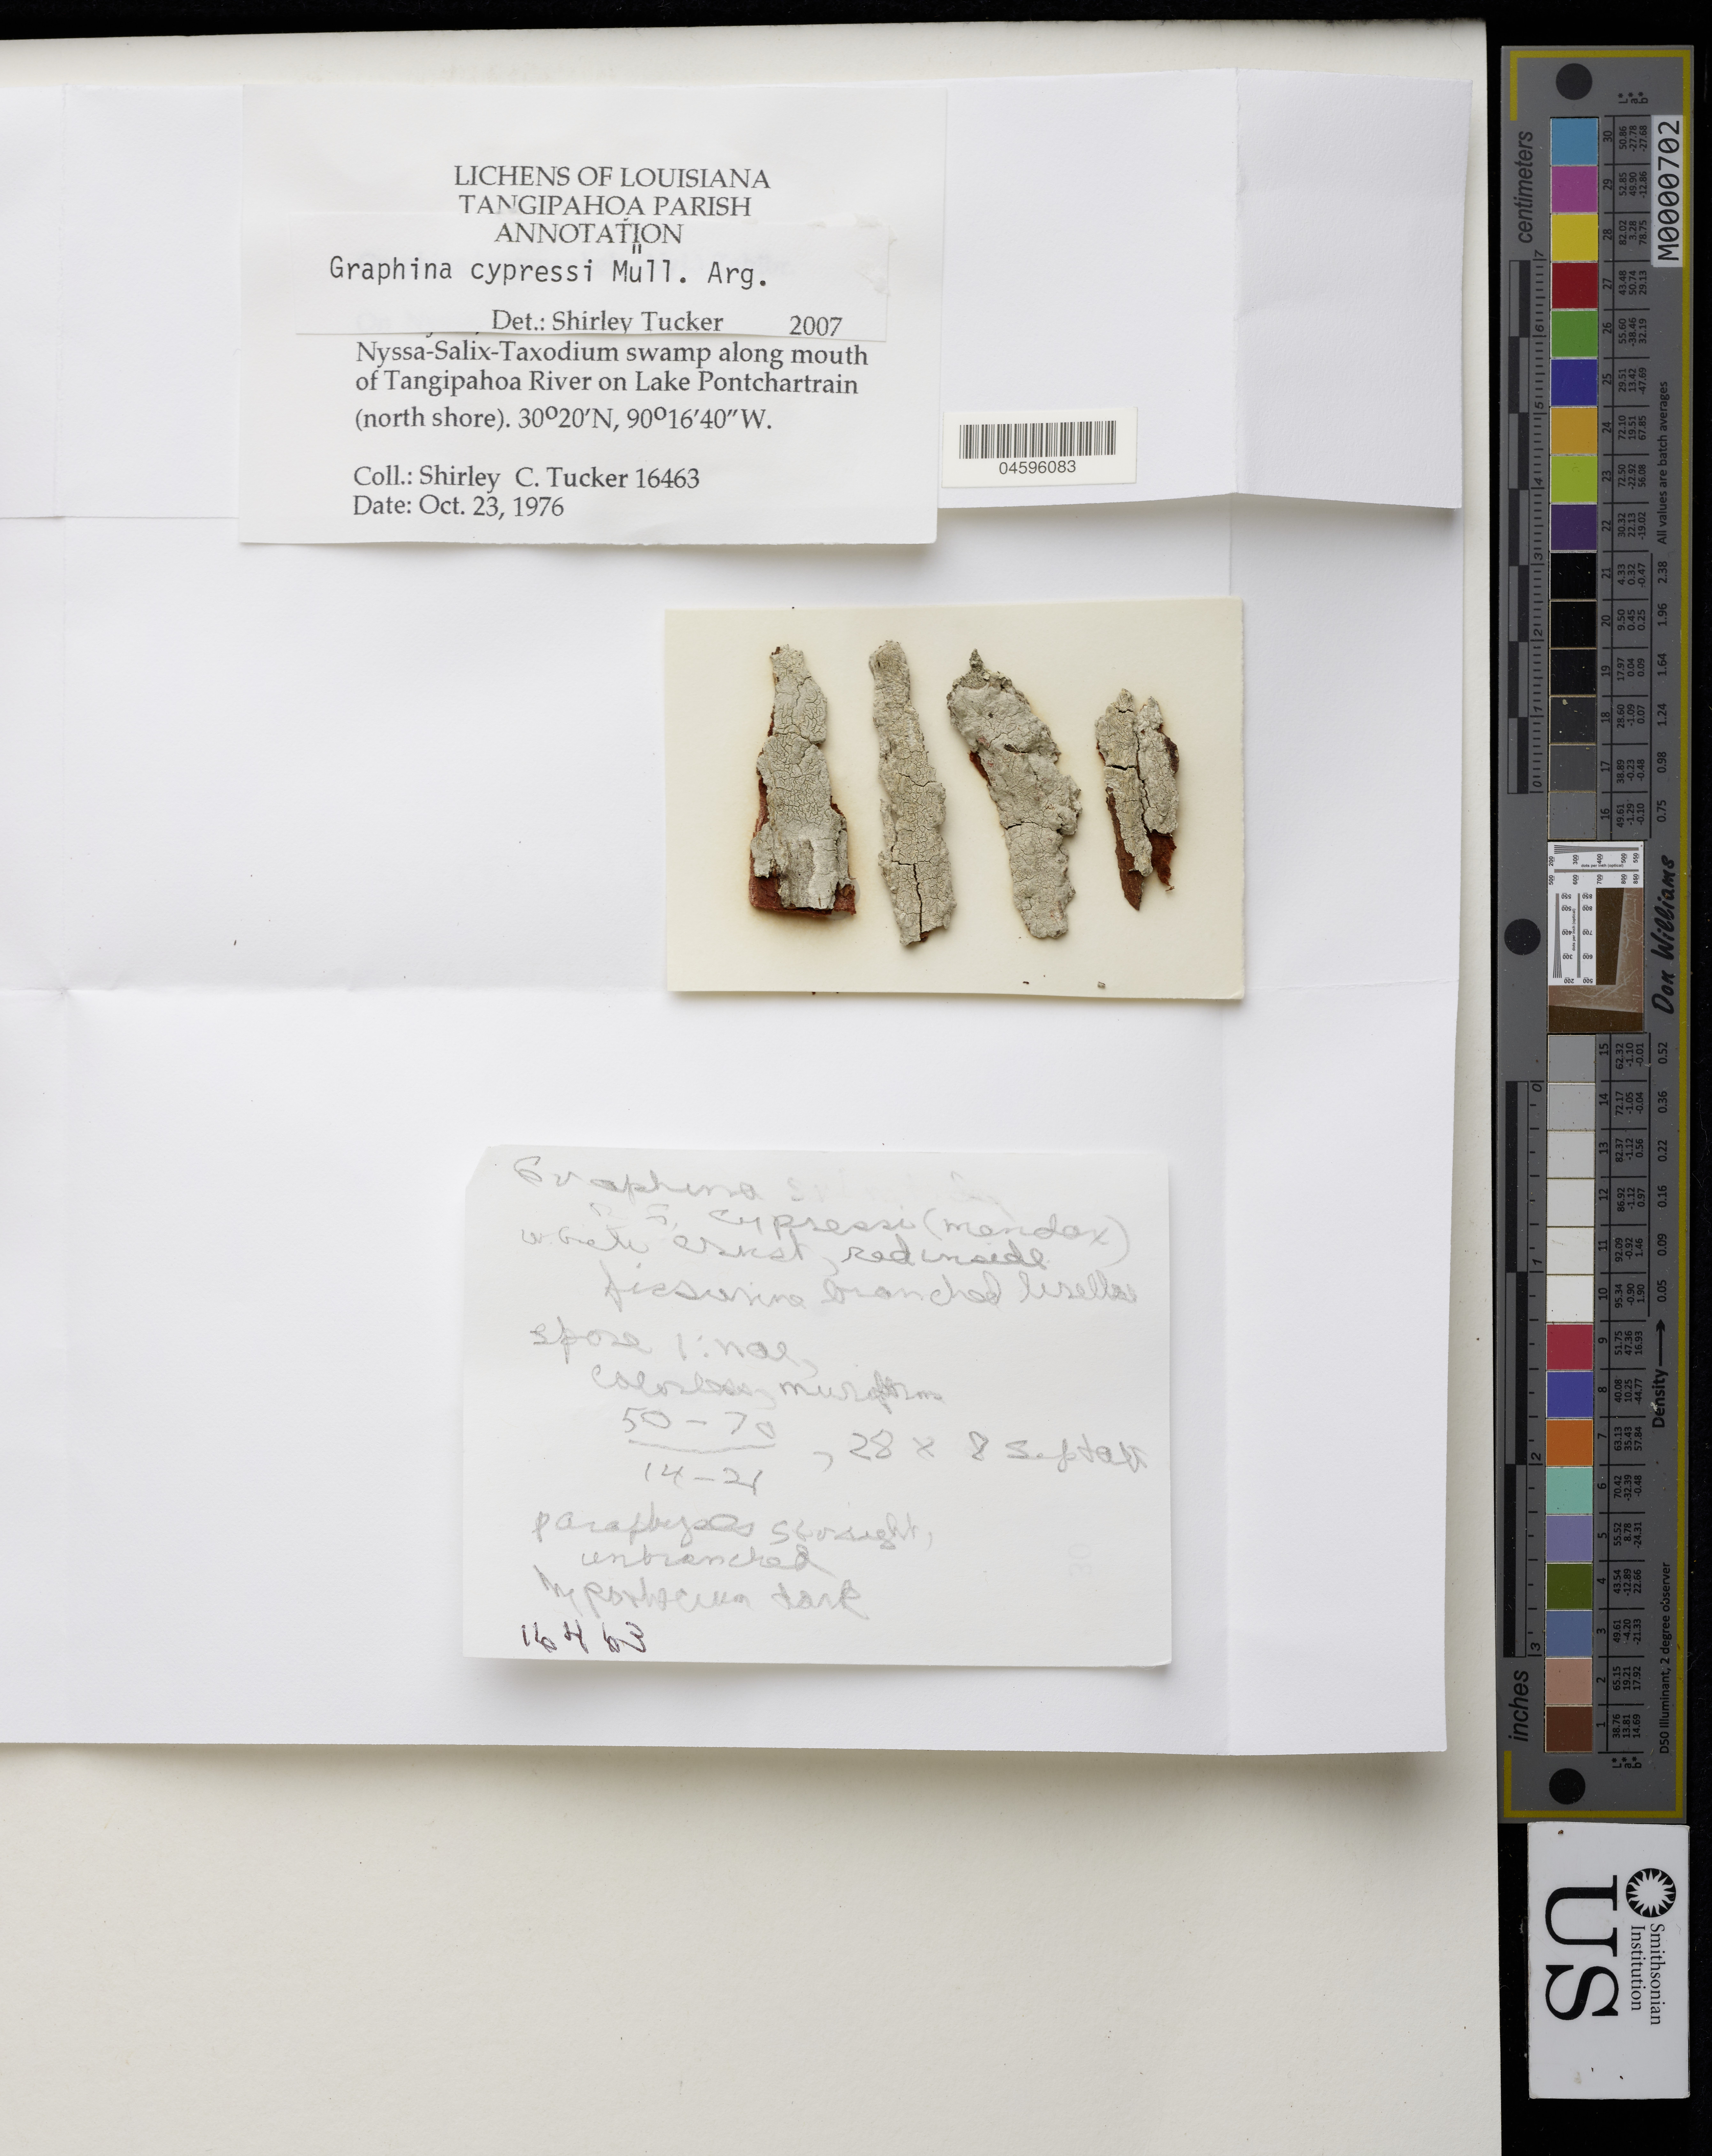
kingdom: Fungi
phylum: Ascomycota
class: Lecanoromycetes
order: Ostropales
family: Graphidaceae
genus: Graphina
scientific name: Graphina cypressi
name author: Müll. Arg.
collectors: S. Tucker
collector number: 16463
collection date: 1976-10-23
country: United States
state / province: Louisiana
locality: Tangipahoa Parish. Nyssa-Salix-Taxodium swamp along mouth of Tangipahoa River on Lake Pontchartrain (north shore).